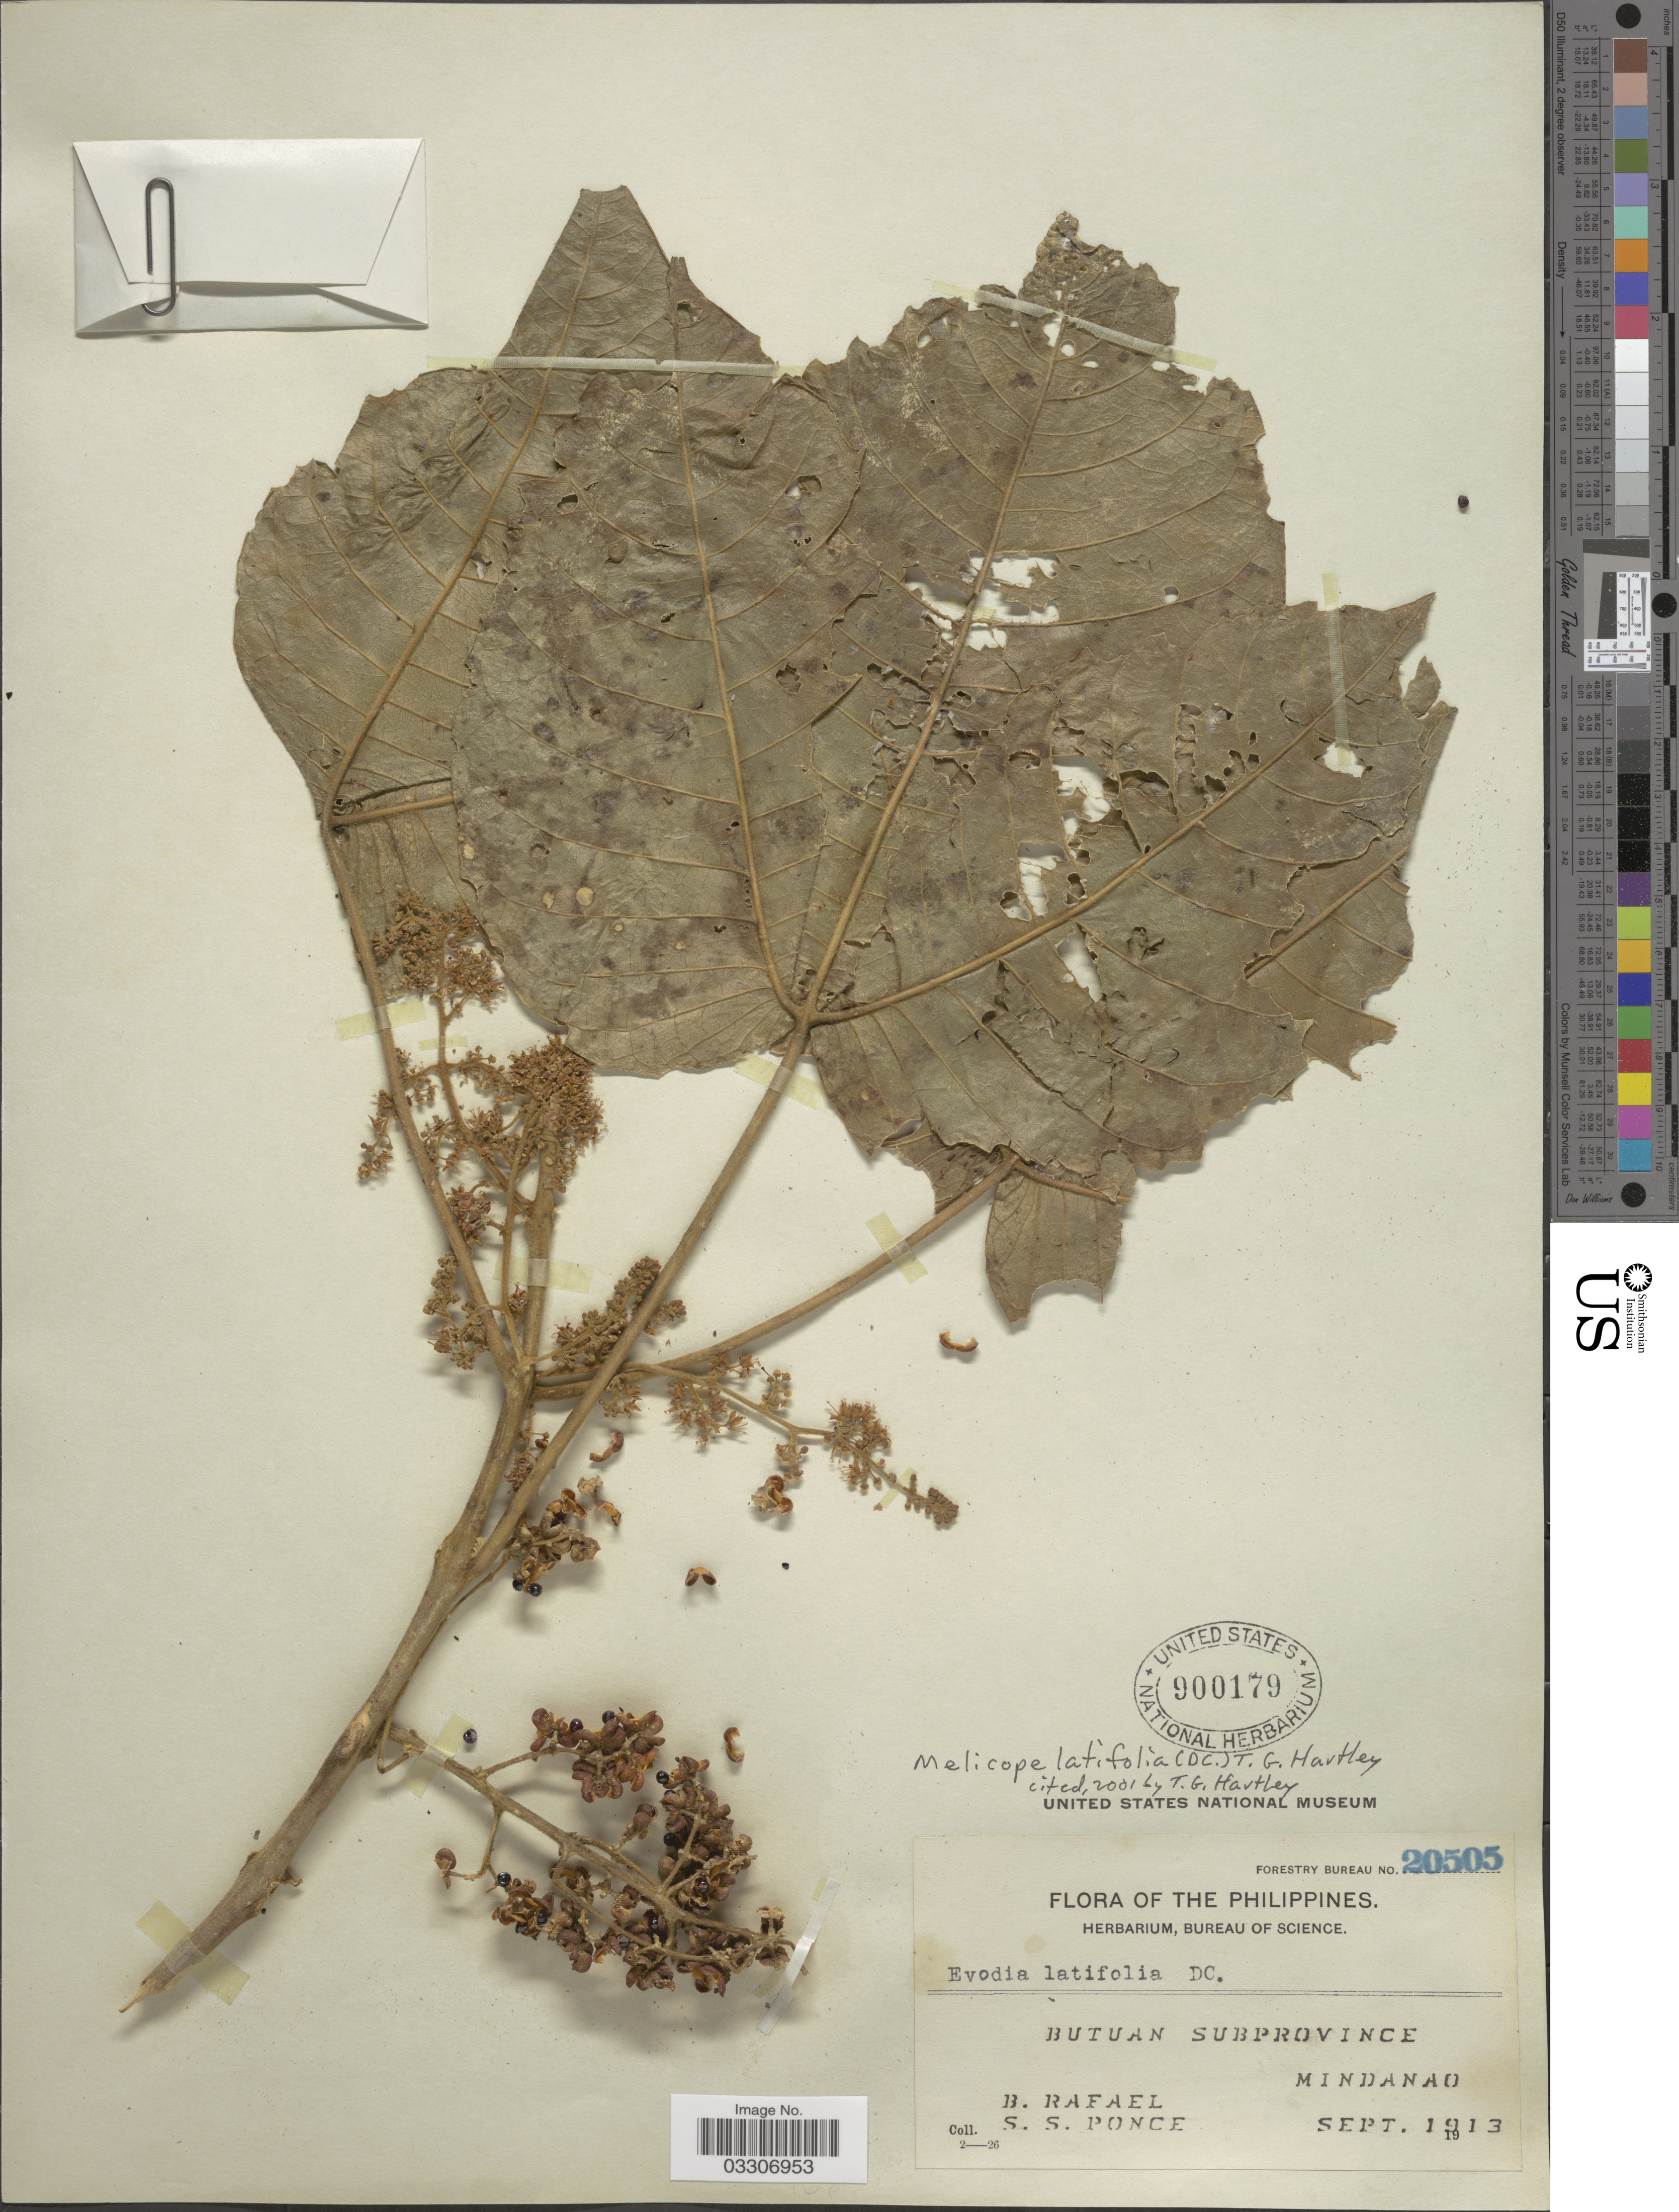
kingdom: Plantae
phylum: Tracheophyta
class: Magnoliopsida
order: Sapindales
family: Rutaceae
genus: Melicope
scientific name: Melicope latifolia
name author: (DC.) T.G. Hartley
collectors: B. Rafael & S. Ponce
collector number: Forestry Bureau 20505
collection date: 1913-09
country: Philippines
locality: Butuan Subprovince, Mindanao.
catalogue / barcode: US 900179